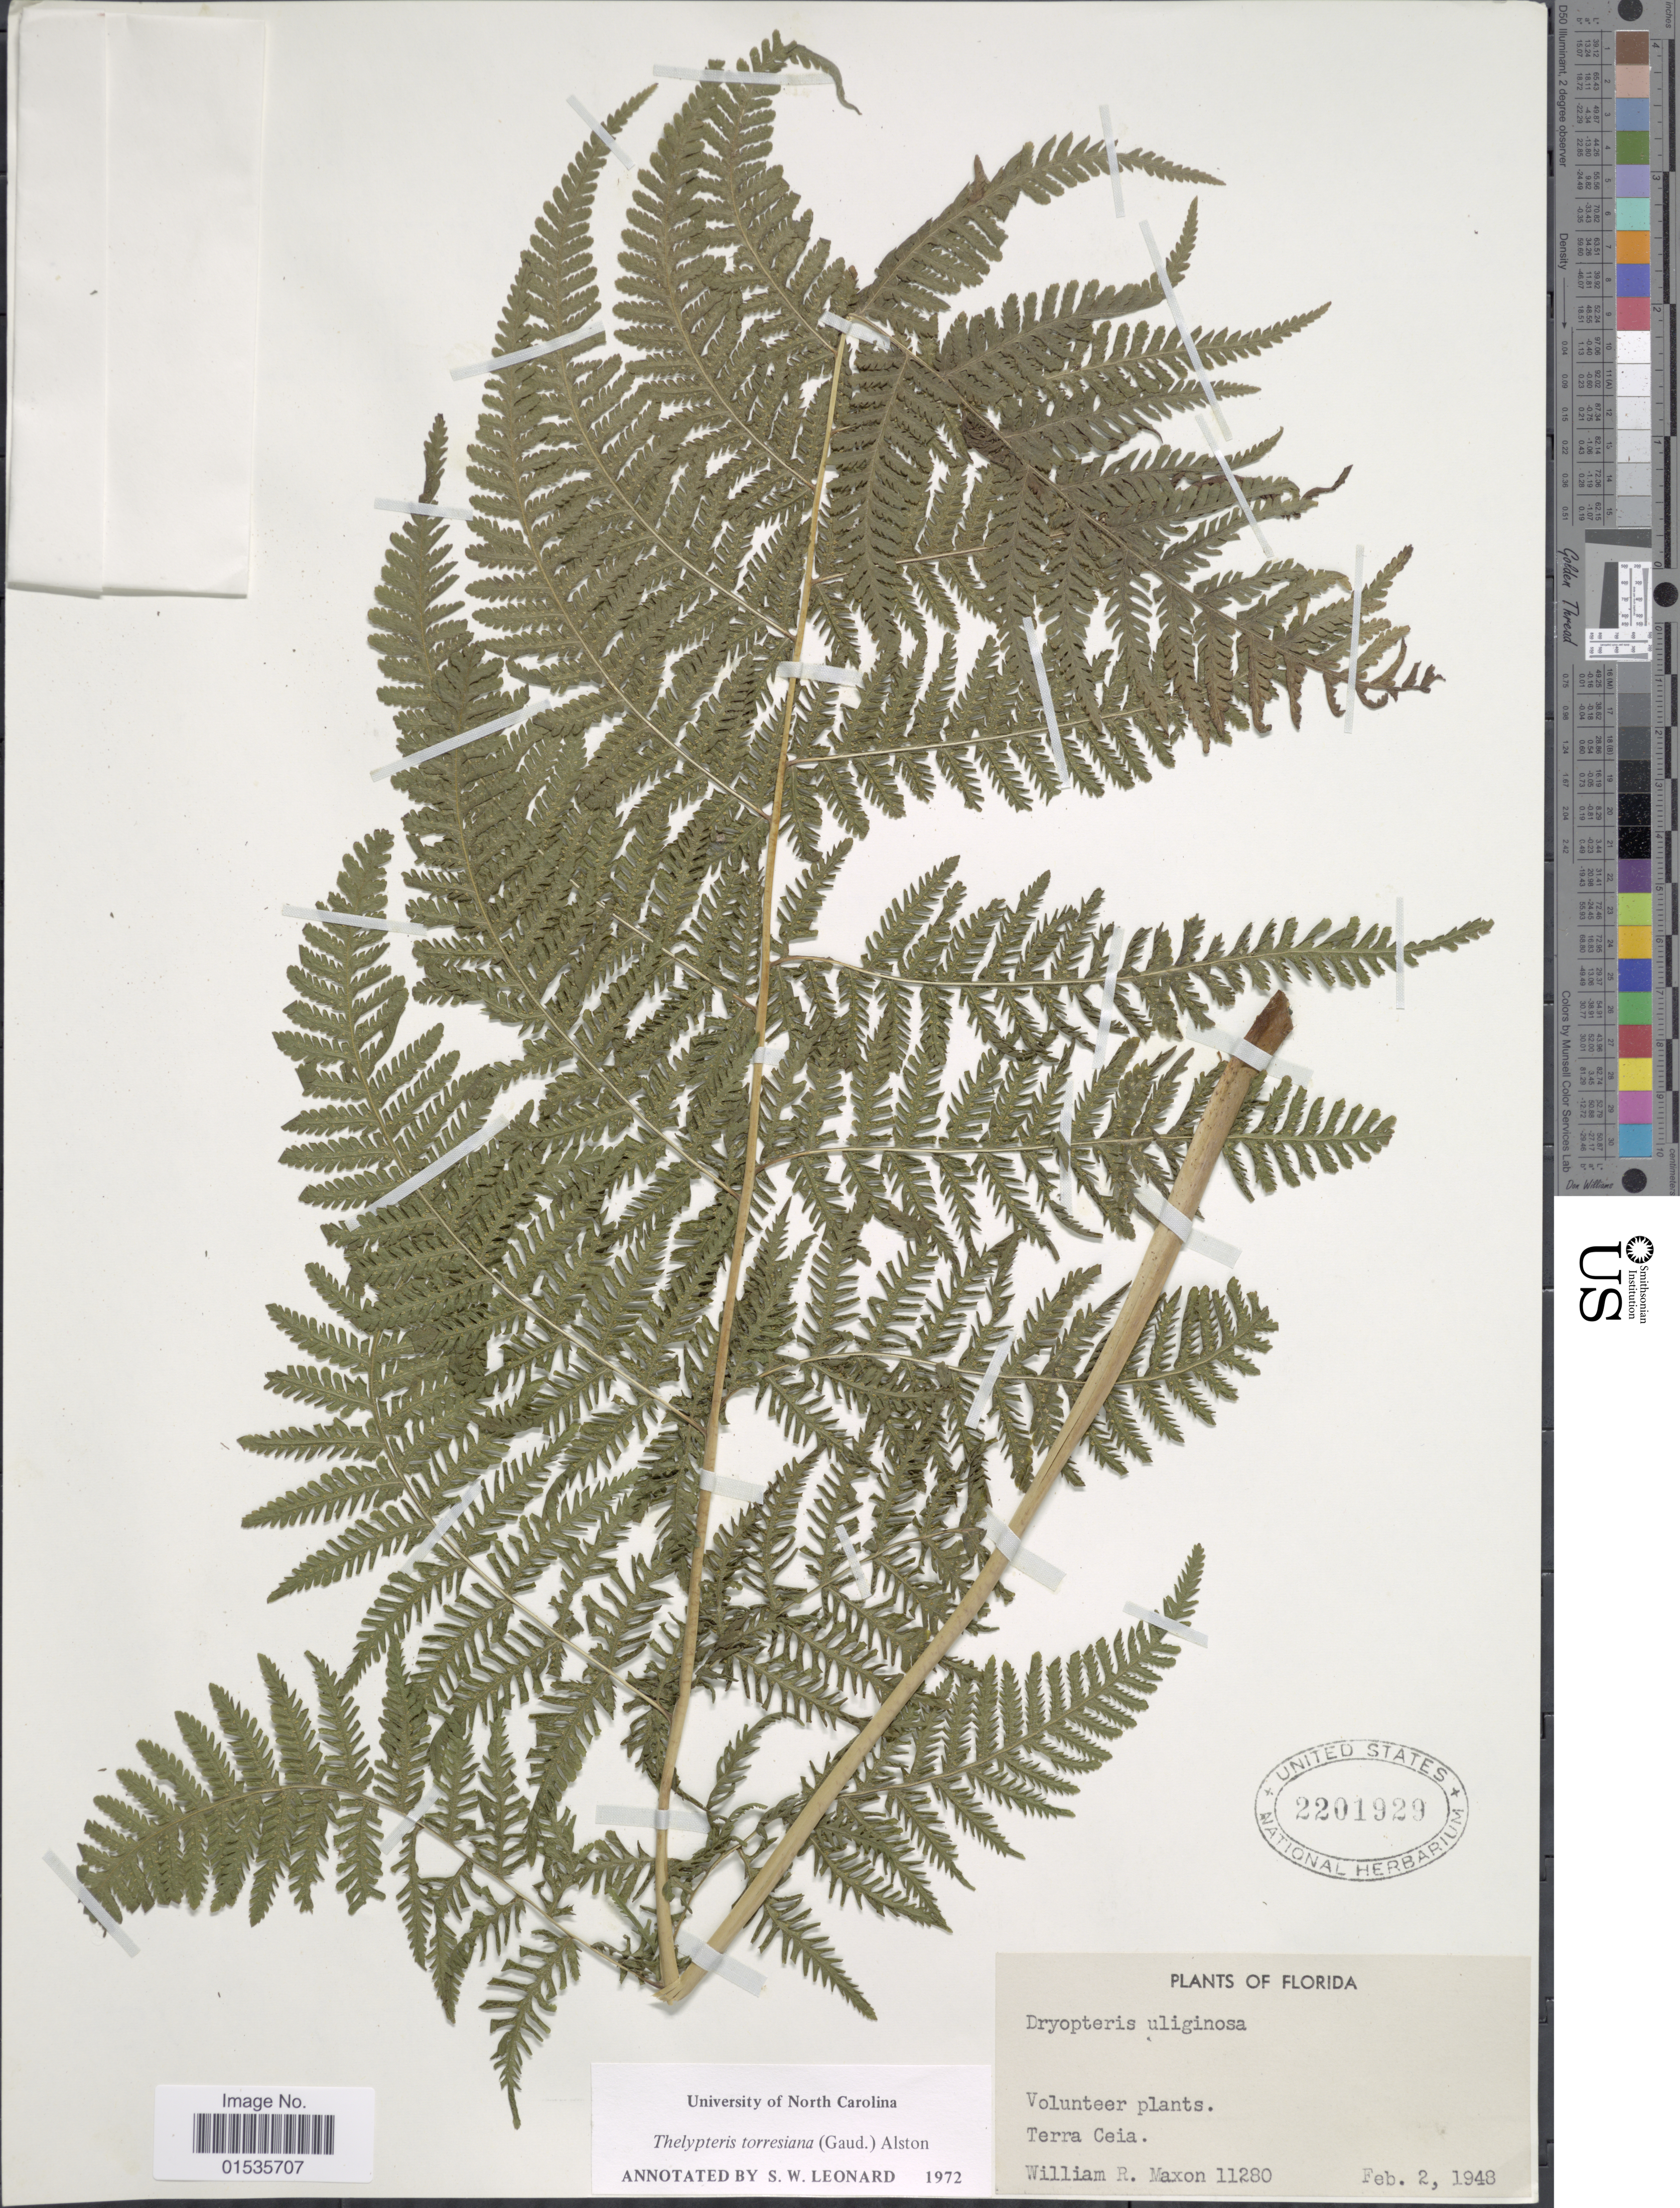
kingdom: Plantae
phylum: Tracheophyta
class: Polypodiopsida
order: Polypodiales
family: Thelypteridaceae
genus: Macrothelypteris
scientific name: Macrothelypteris torresiana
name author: (Gaudich.) Ching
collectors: W. R. Maxon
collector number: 11280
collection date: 1948-02-02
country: United States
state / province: Florida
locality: Florida, Terra Ceia.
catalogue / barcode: US 2201929